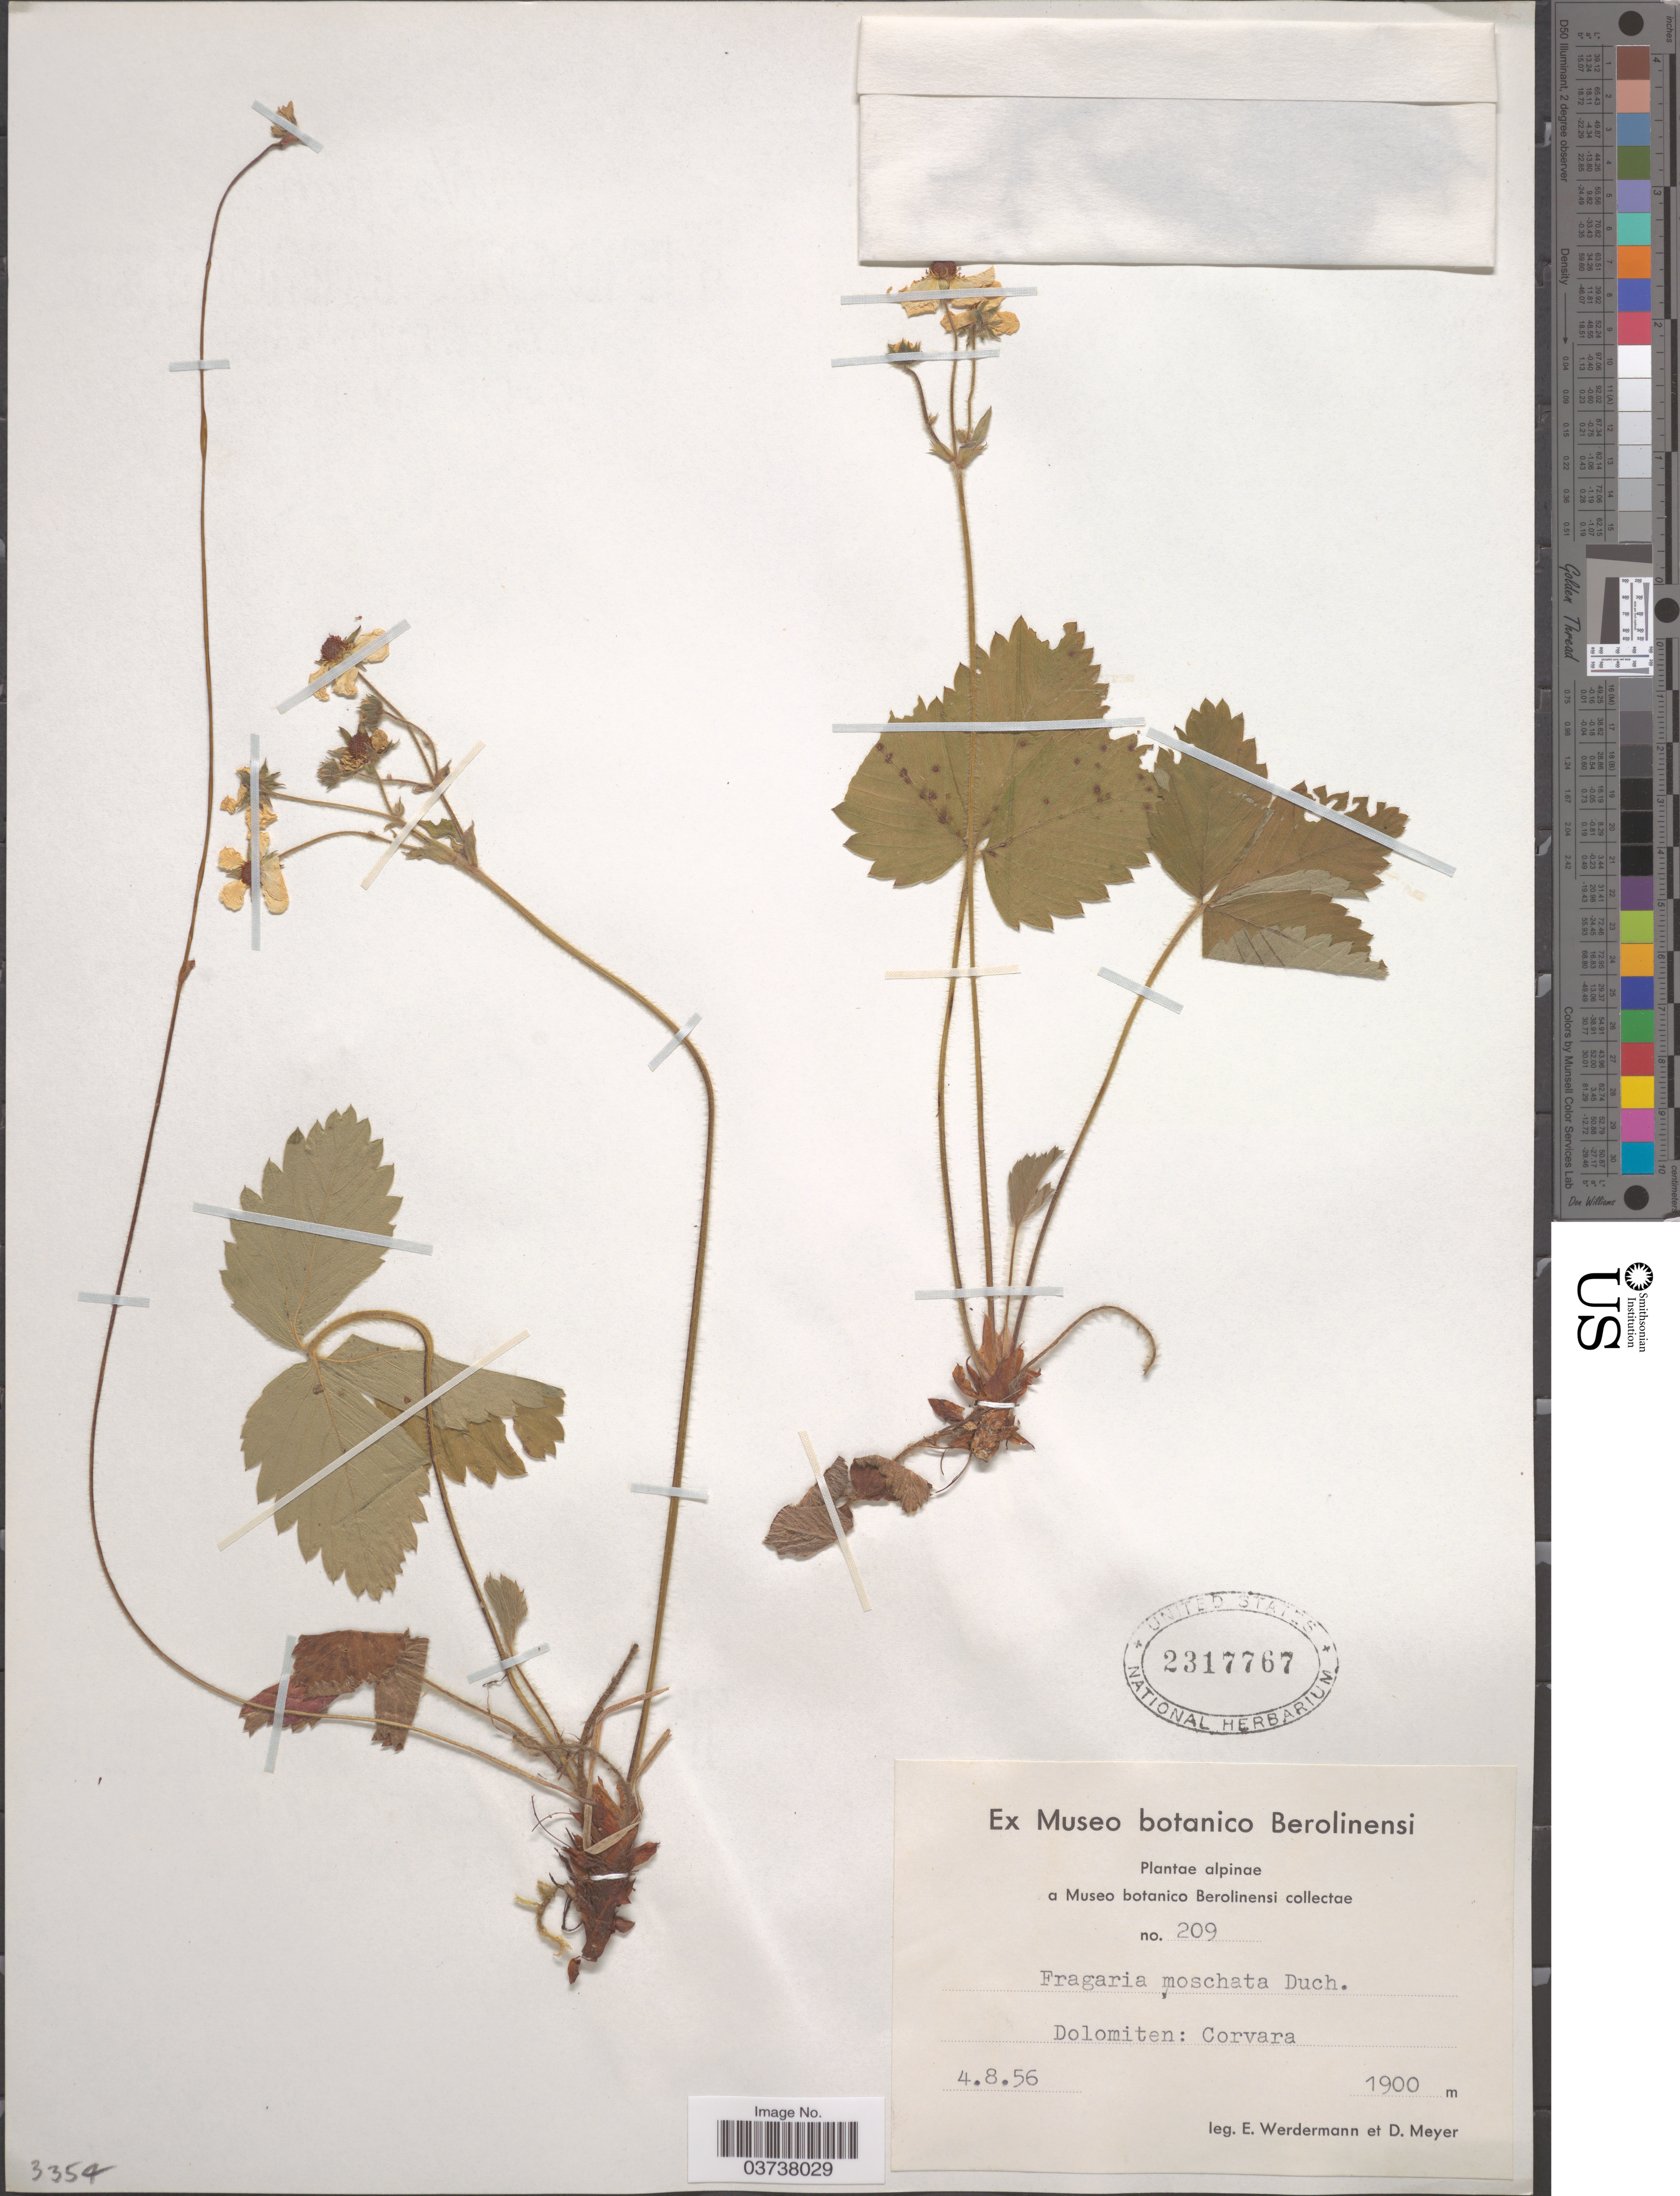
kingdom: Plantae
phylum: Tracheophyta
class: Magnoliopsida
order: Rosales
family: Rosaceae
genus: Fragaria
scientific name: Fragaria moschata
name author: Weston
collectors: E. Werdermann & D. Meyer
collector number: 209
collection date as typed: Transcribed d/m/y: 4/8/56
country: Italy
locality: Dolomiten: Corvara.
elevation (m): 1900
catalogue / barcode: US 2317767